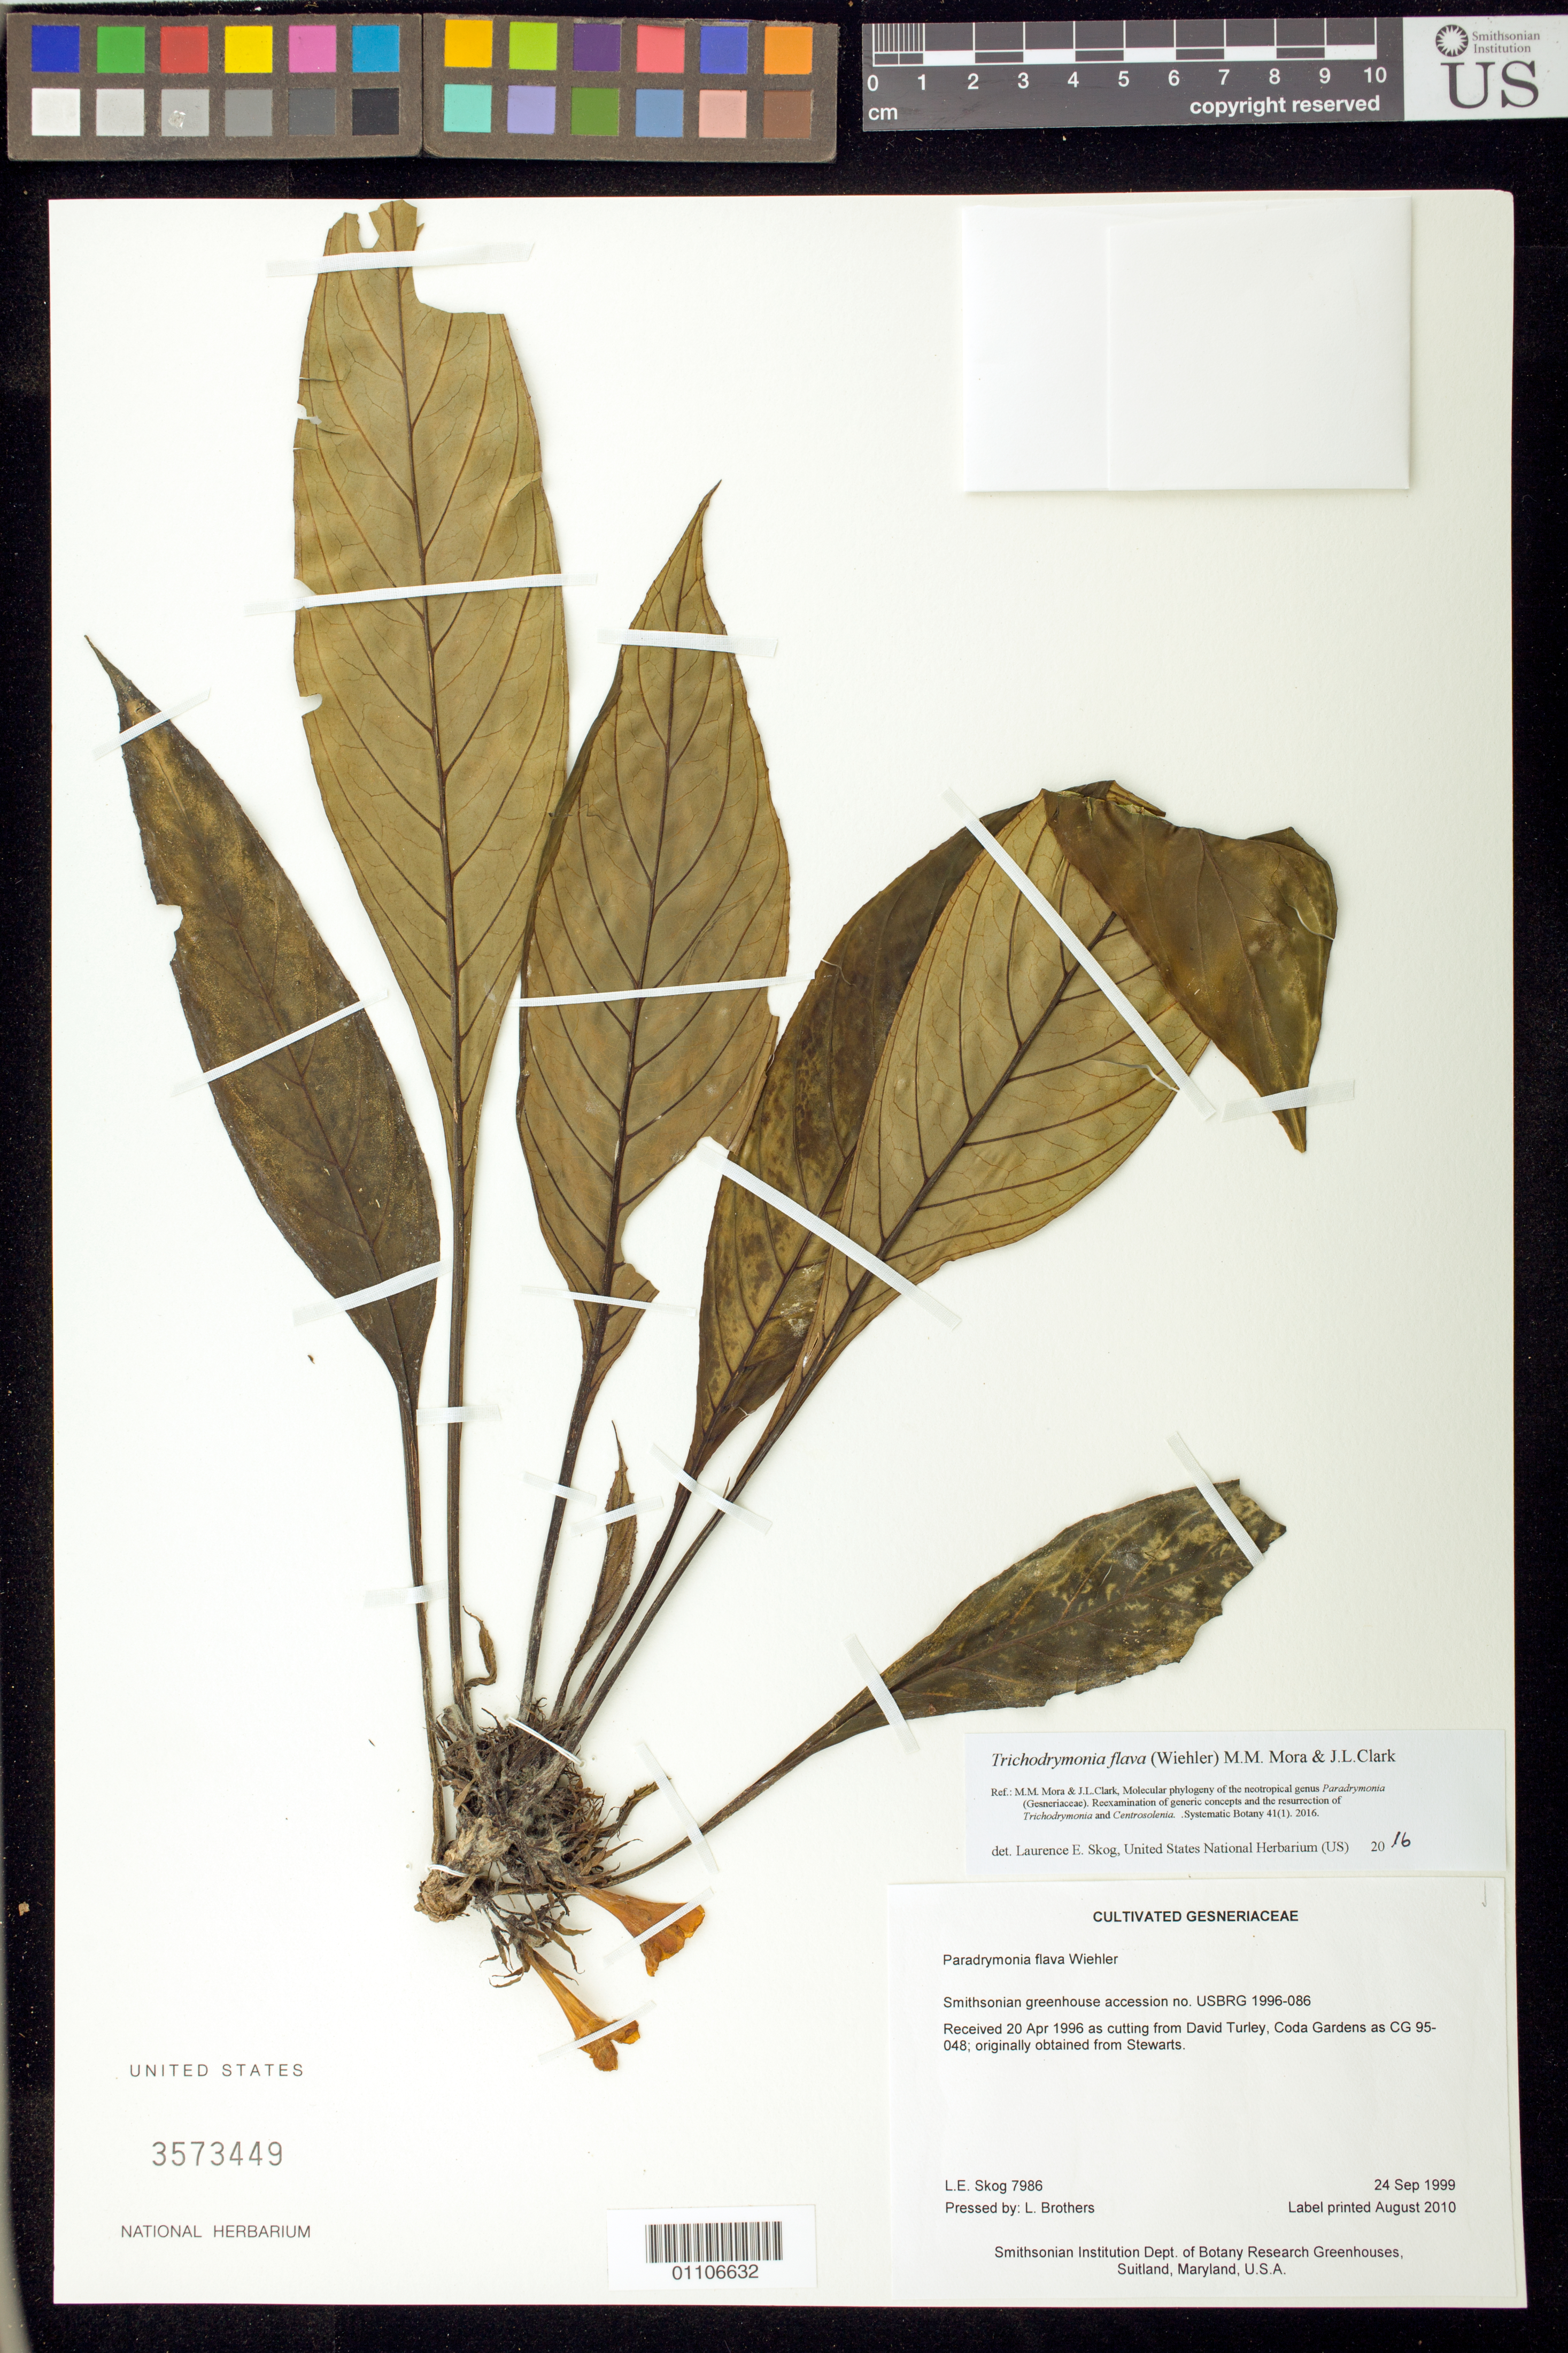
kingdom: Plantae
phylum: Tracheophyta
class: Magnoliopsida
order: Lamiales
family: Gesneriaceae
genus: Trichodrymonia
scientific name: Trichodrymonia flava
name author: (Wiehler) M.M. Mora & J.L. Clark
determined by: Skog, Laurence E.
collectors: L. E. Skog & L. Brothers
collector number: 7986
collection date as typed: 24 Sep 1999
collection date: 1999-09-24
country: United States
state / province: Maryland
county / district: Prince George's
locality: Smithsonian Institution Dept. of Botany Research Greenhouses, Suitland, Maryland, U.S.A.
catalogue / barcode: US 3573449